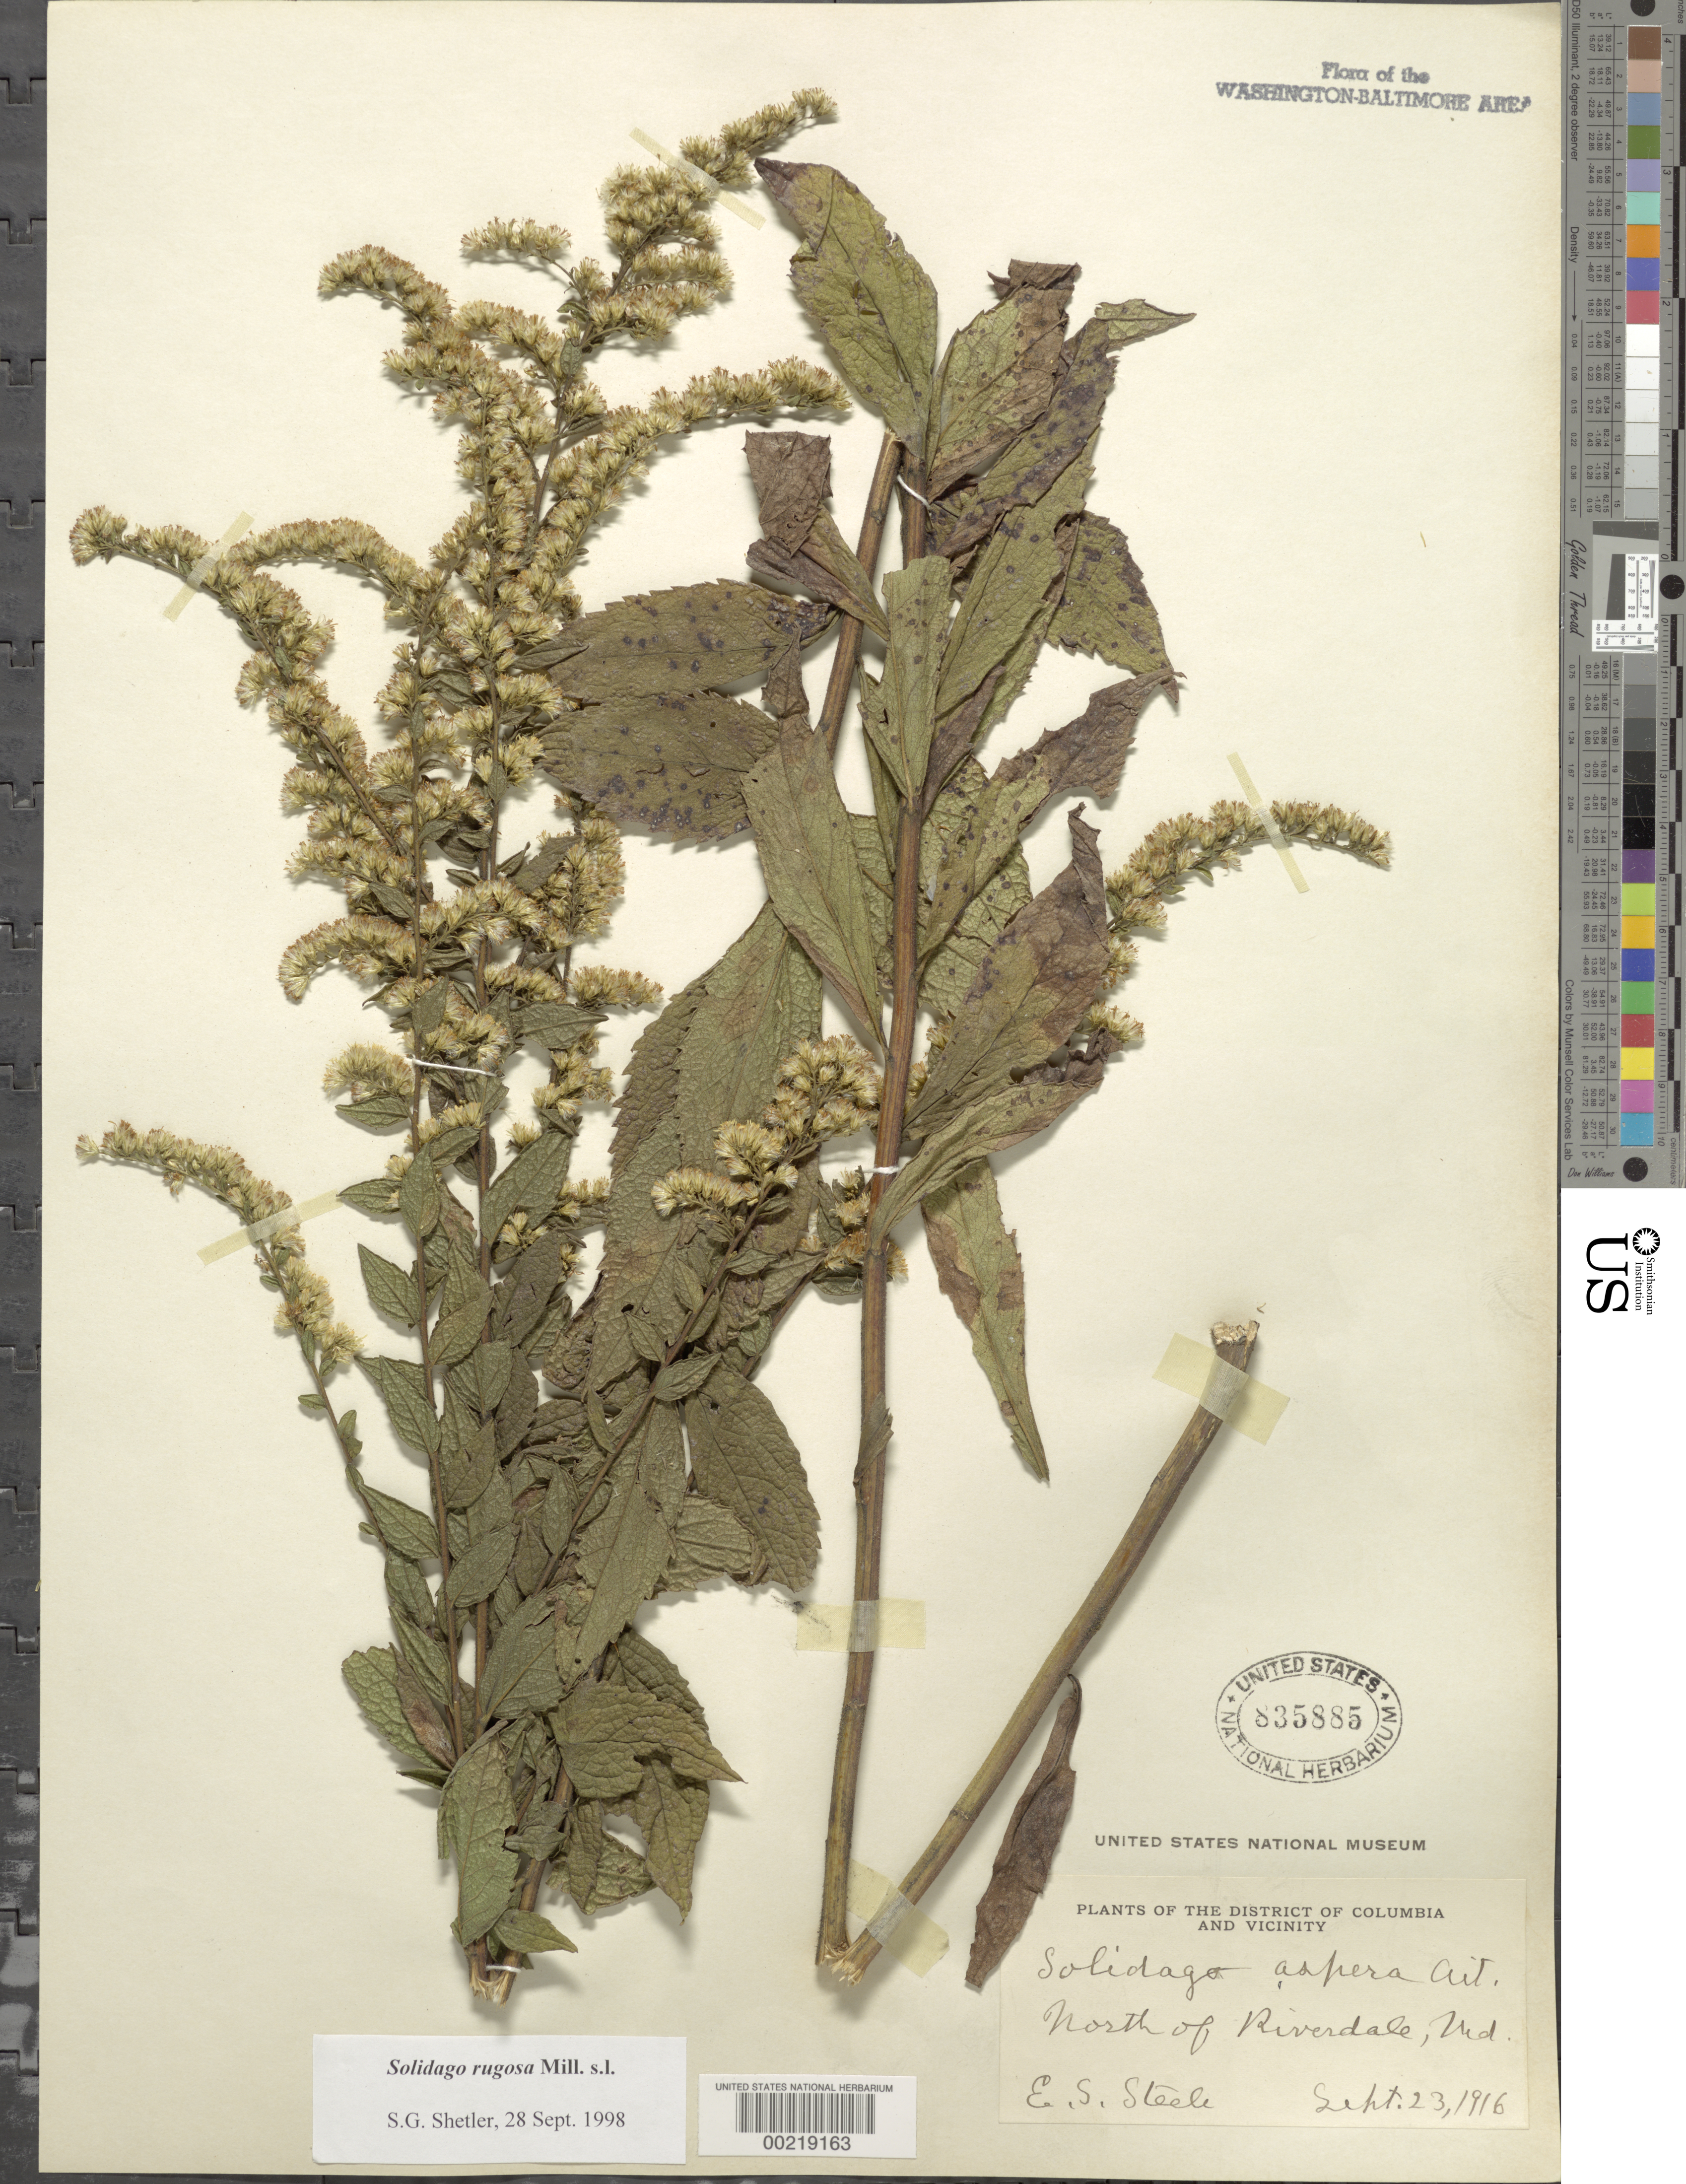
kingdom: Plantae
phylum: Tracheophyta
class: Magnoliopsida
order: Asterales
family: Asteraceae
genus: Solidago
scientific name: Solidago rugosa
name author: Mill.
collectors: E. Steele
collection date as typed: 23 Sep 1916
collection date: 1916-09-23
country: United States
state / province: Maryland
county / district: Prince George's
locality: North of Riverdale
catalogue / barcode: US 835885